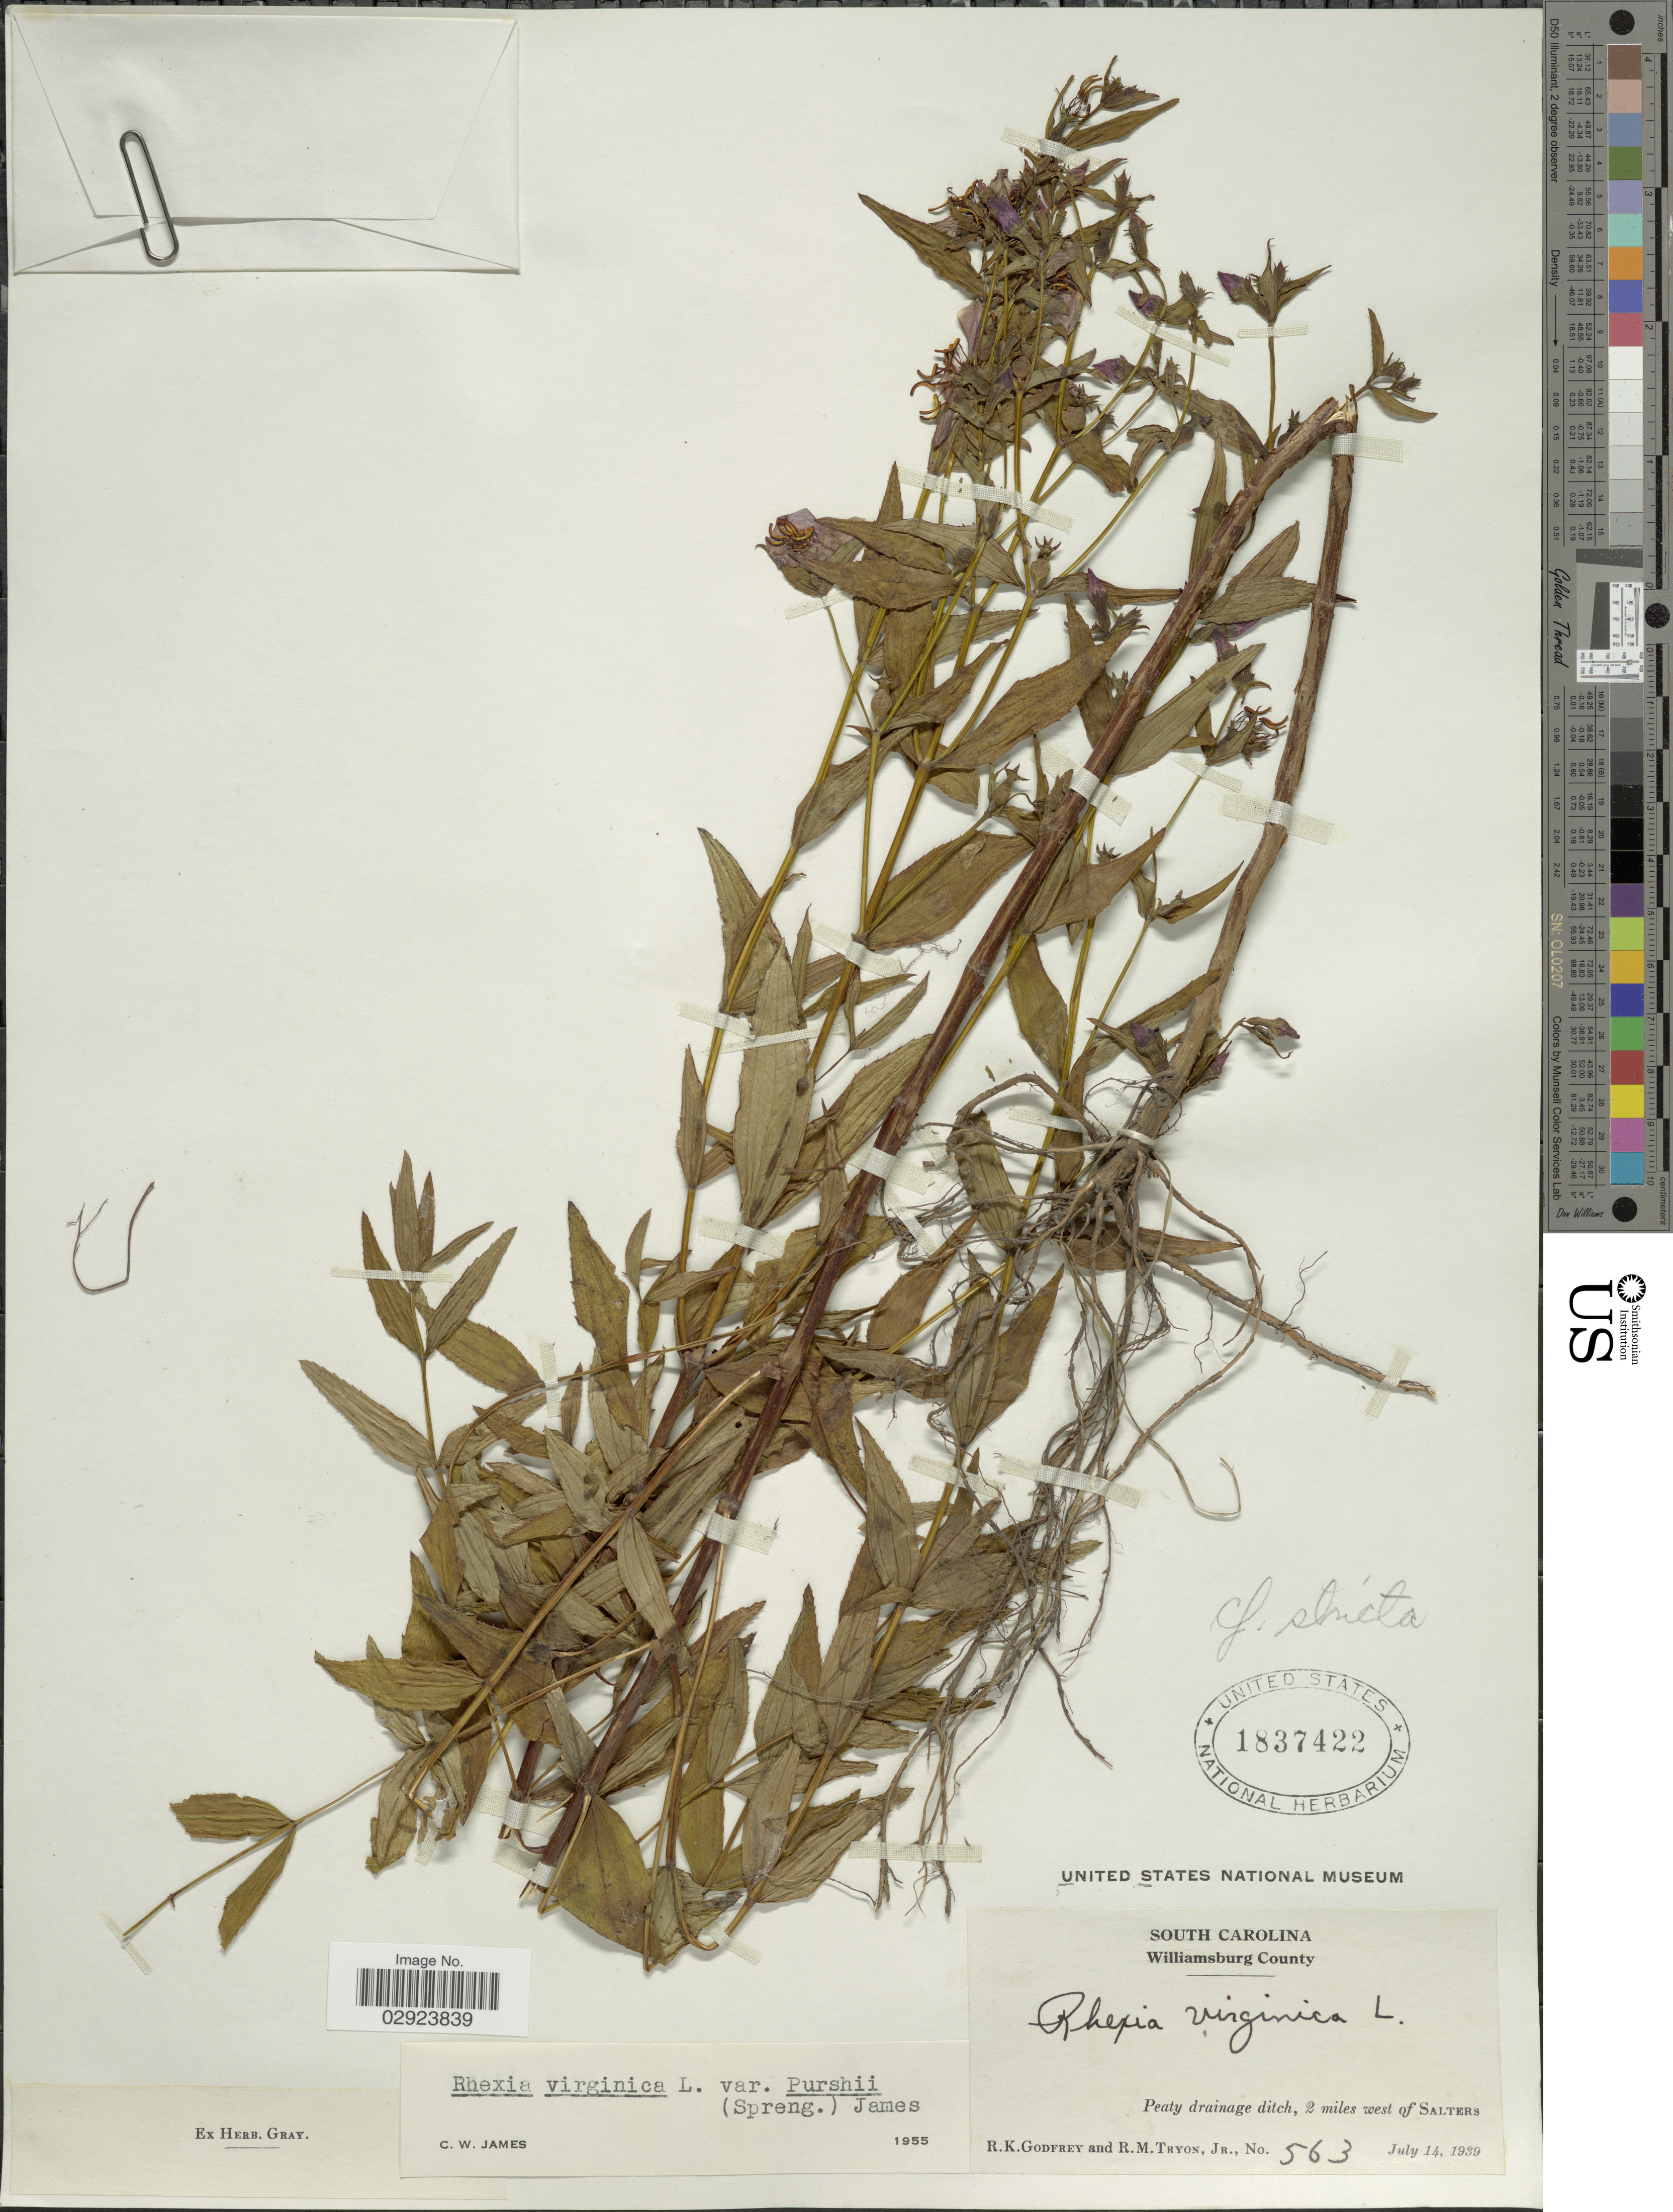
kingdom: Plantae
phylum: Tracheophyta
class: Magnoliopsida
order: Myrtales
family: Melastomataceae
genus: Rhexia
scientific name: Rhexia virginica var. purshii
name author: (Spreng.) C.W. James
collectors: R. K. Godfrey & R. Tryon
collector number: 563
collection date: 1939-07-14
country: United States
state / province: South Carolina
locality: Wlliamsburg County. 2 miles west of Salters.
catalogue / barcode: US 1837422